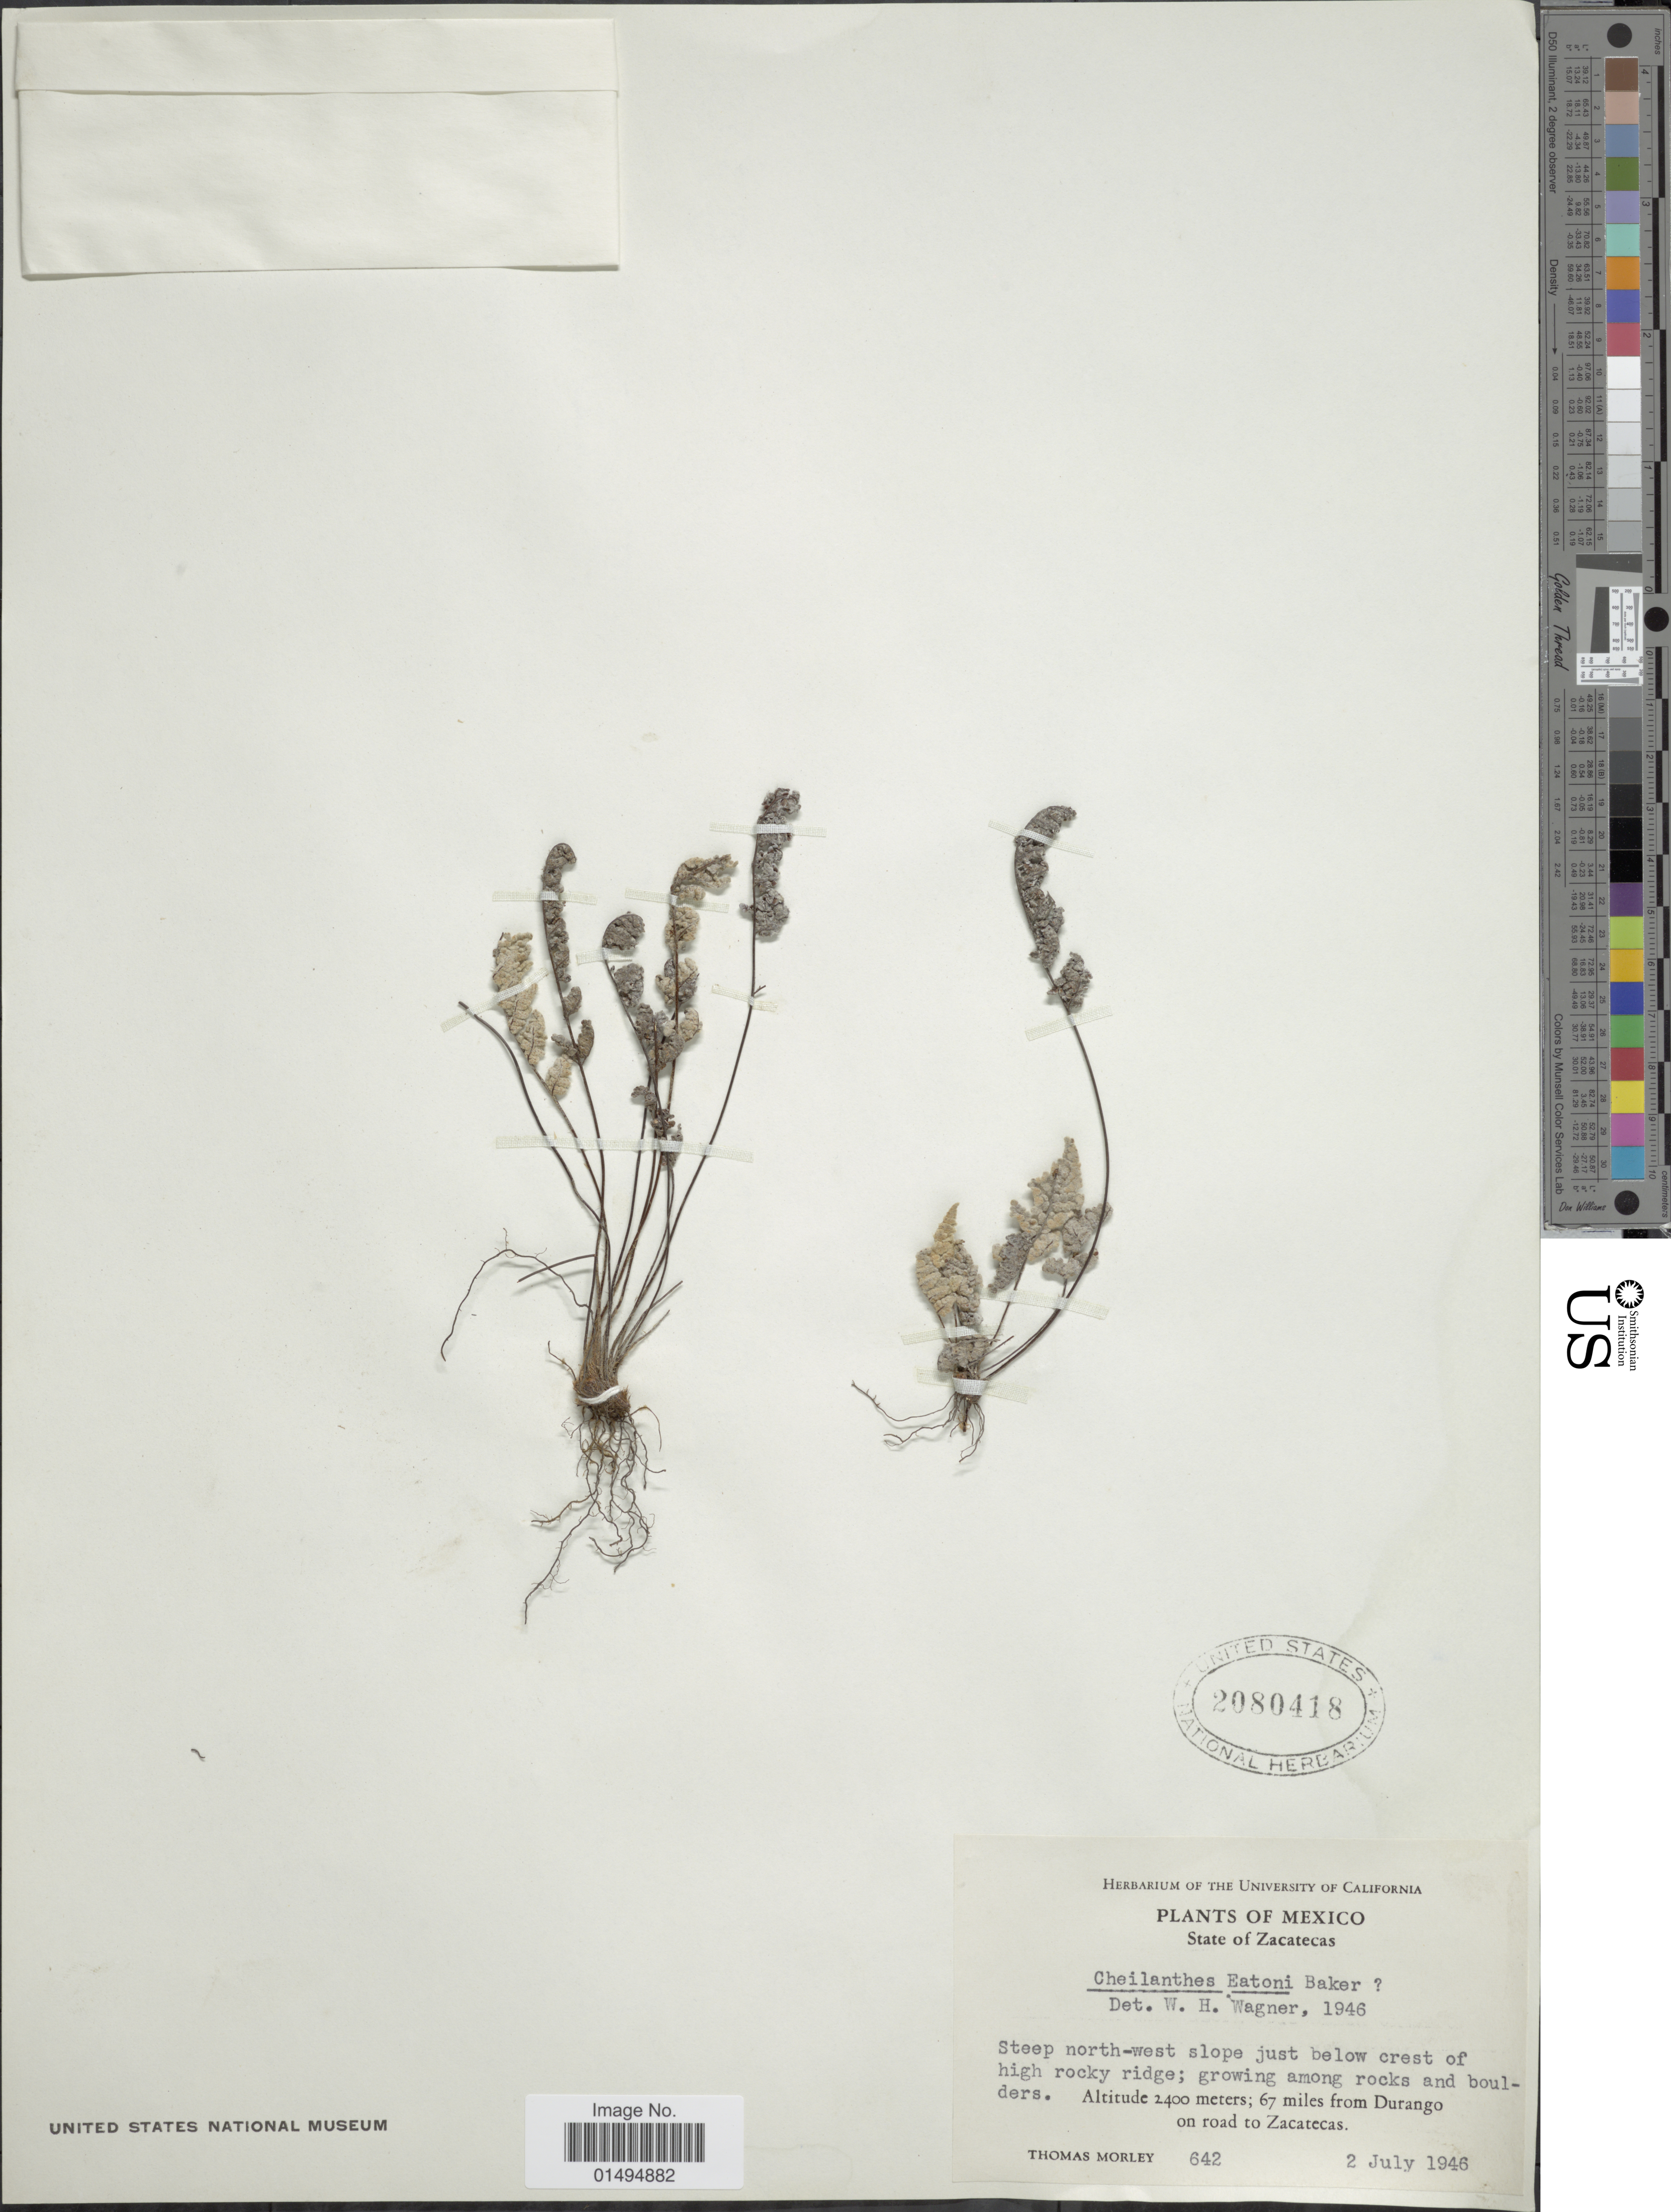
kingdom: Plantae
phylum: Tracheophyta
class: Polypodiopsida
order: Polypodiales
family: Pteridaceae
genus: Myriopteris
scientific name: Myriopteris rufa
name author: Fée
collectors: T. Morley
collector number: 642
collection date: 1946-07-02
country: Mexico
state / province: Zacatecas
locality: State of Zacatecas, Steep north-west slope. 67 miles from Durango on road to Zacatecas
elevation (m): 2400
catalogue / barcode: US 2080418